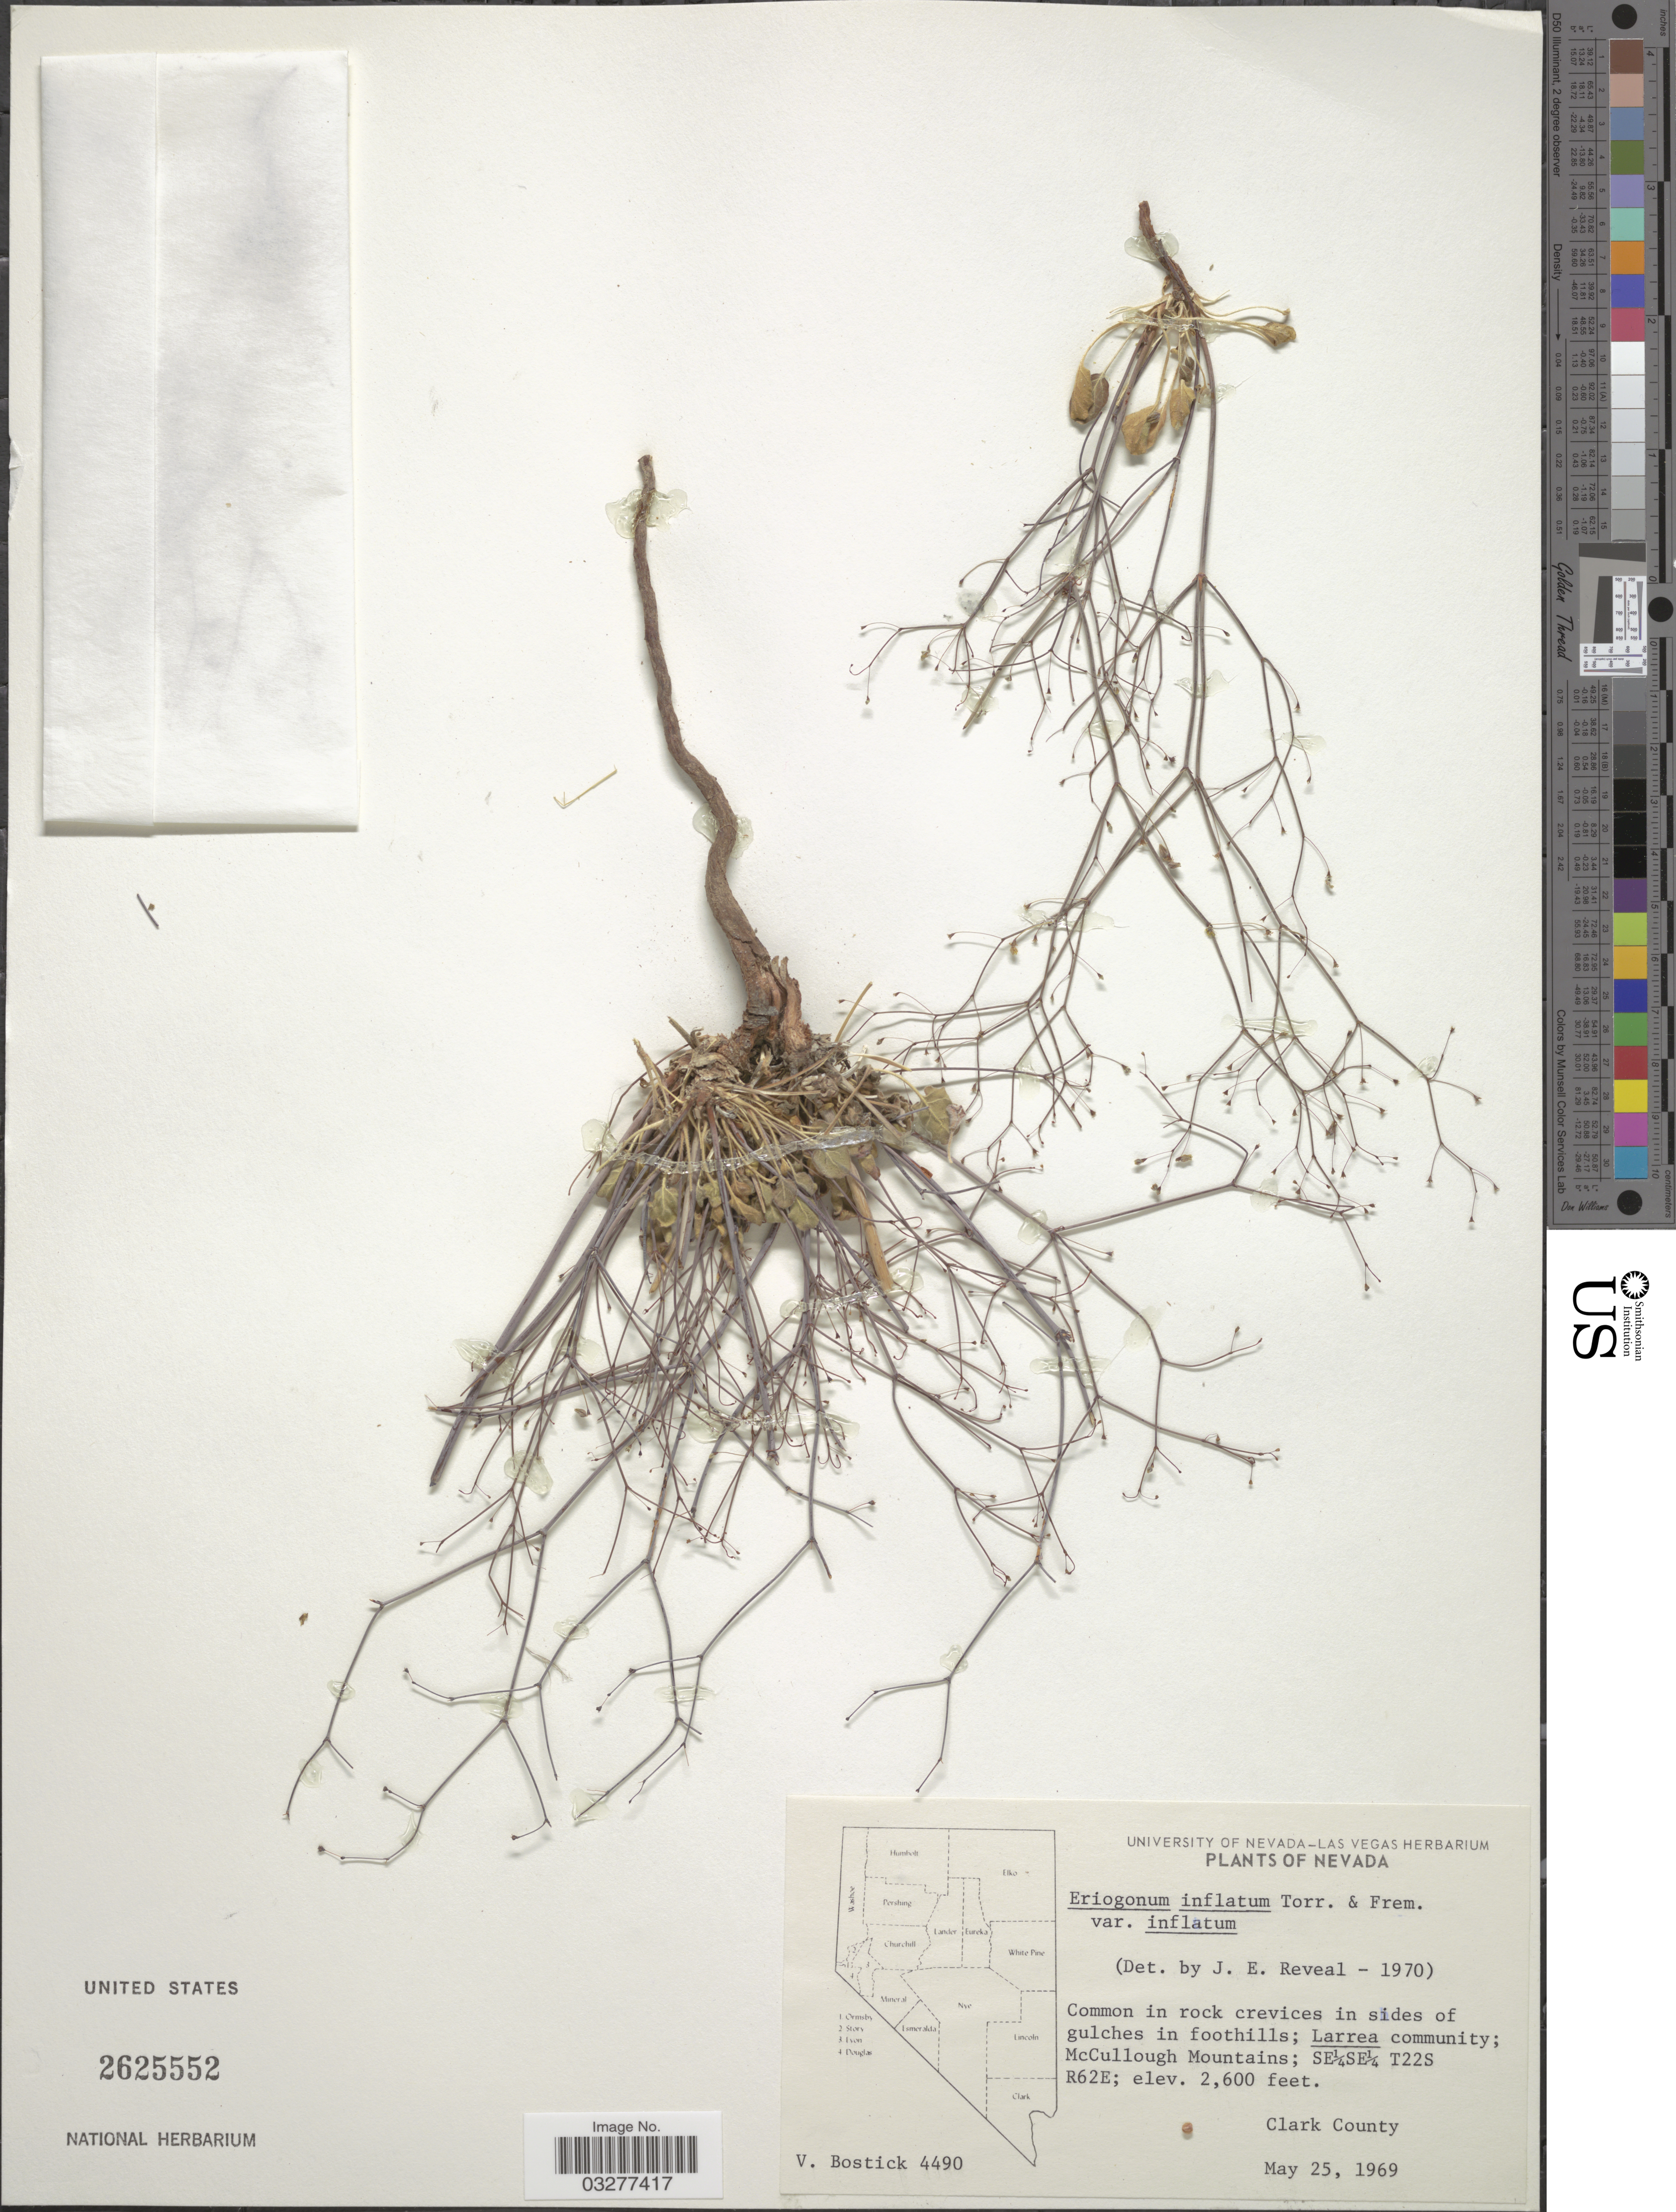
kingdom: Plantae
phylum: Tracheophyta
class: Magnoliopsida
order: Caryophyllales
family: Polygonaceae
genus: Eriogonum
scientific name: Eriogonum inflatum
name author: Torr. & Frém.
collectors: V. Bostick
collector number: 4490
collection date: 1969-05-25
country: United States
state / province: Nevada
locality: McCullough Mountains; SE¼SE¼ T22S R62E. Clark County.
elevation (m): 792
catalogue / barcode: US 2625552